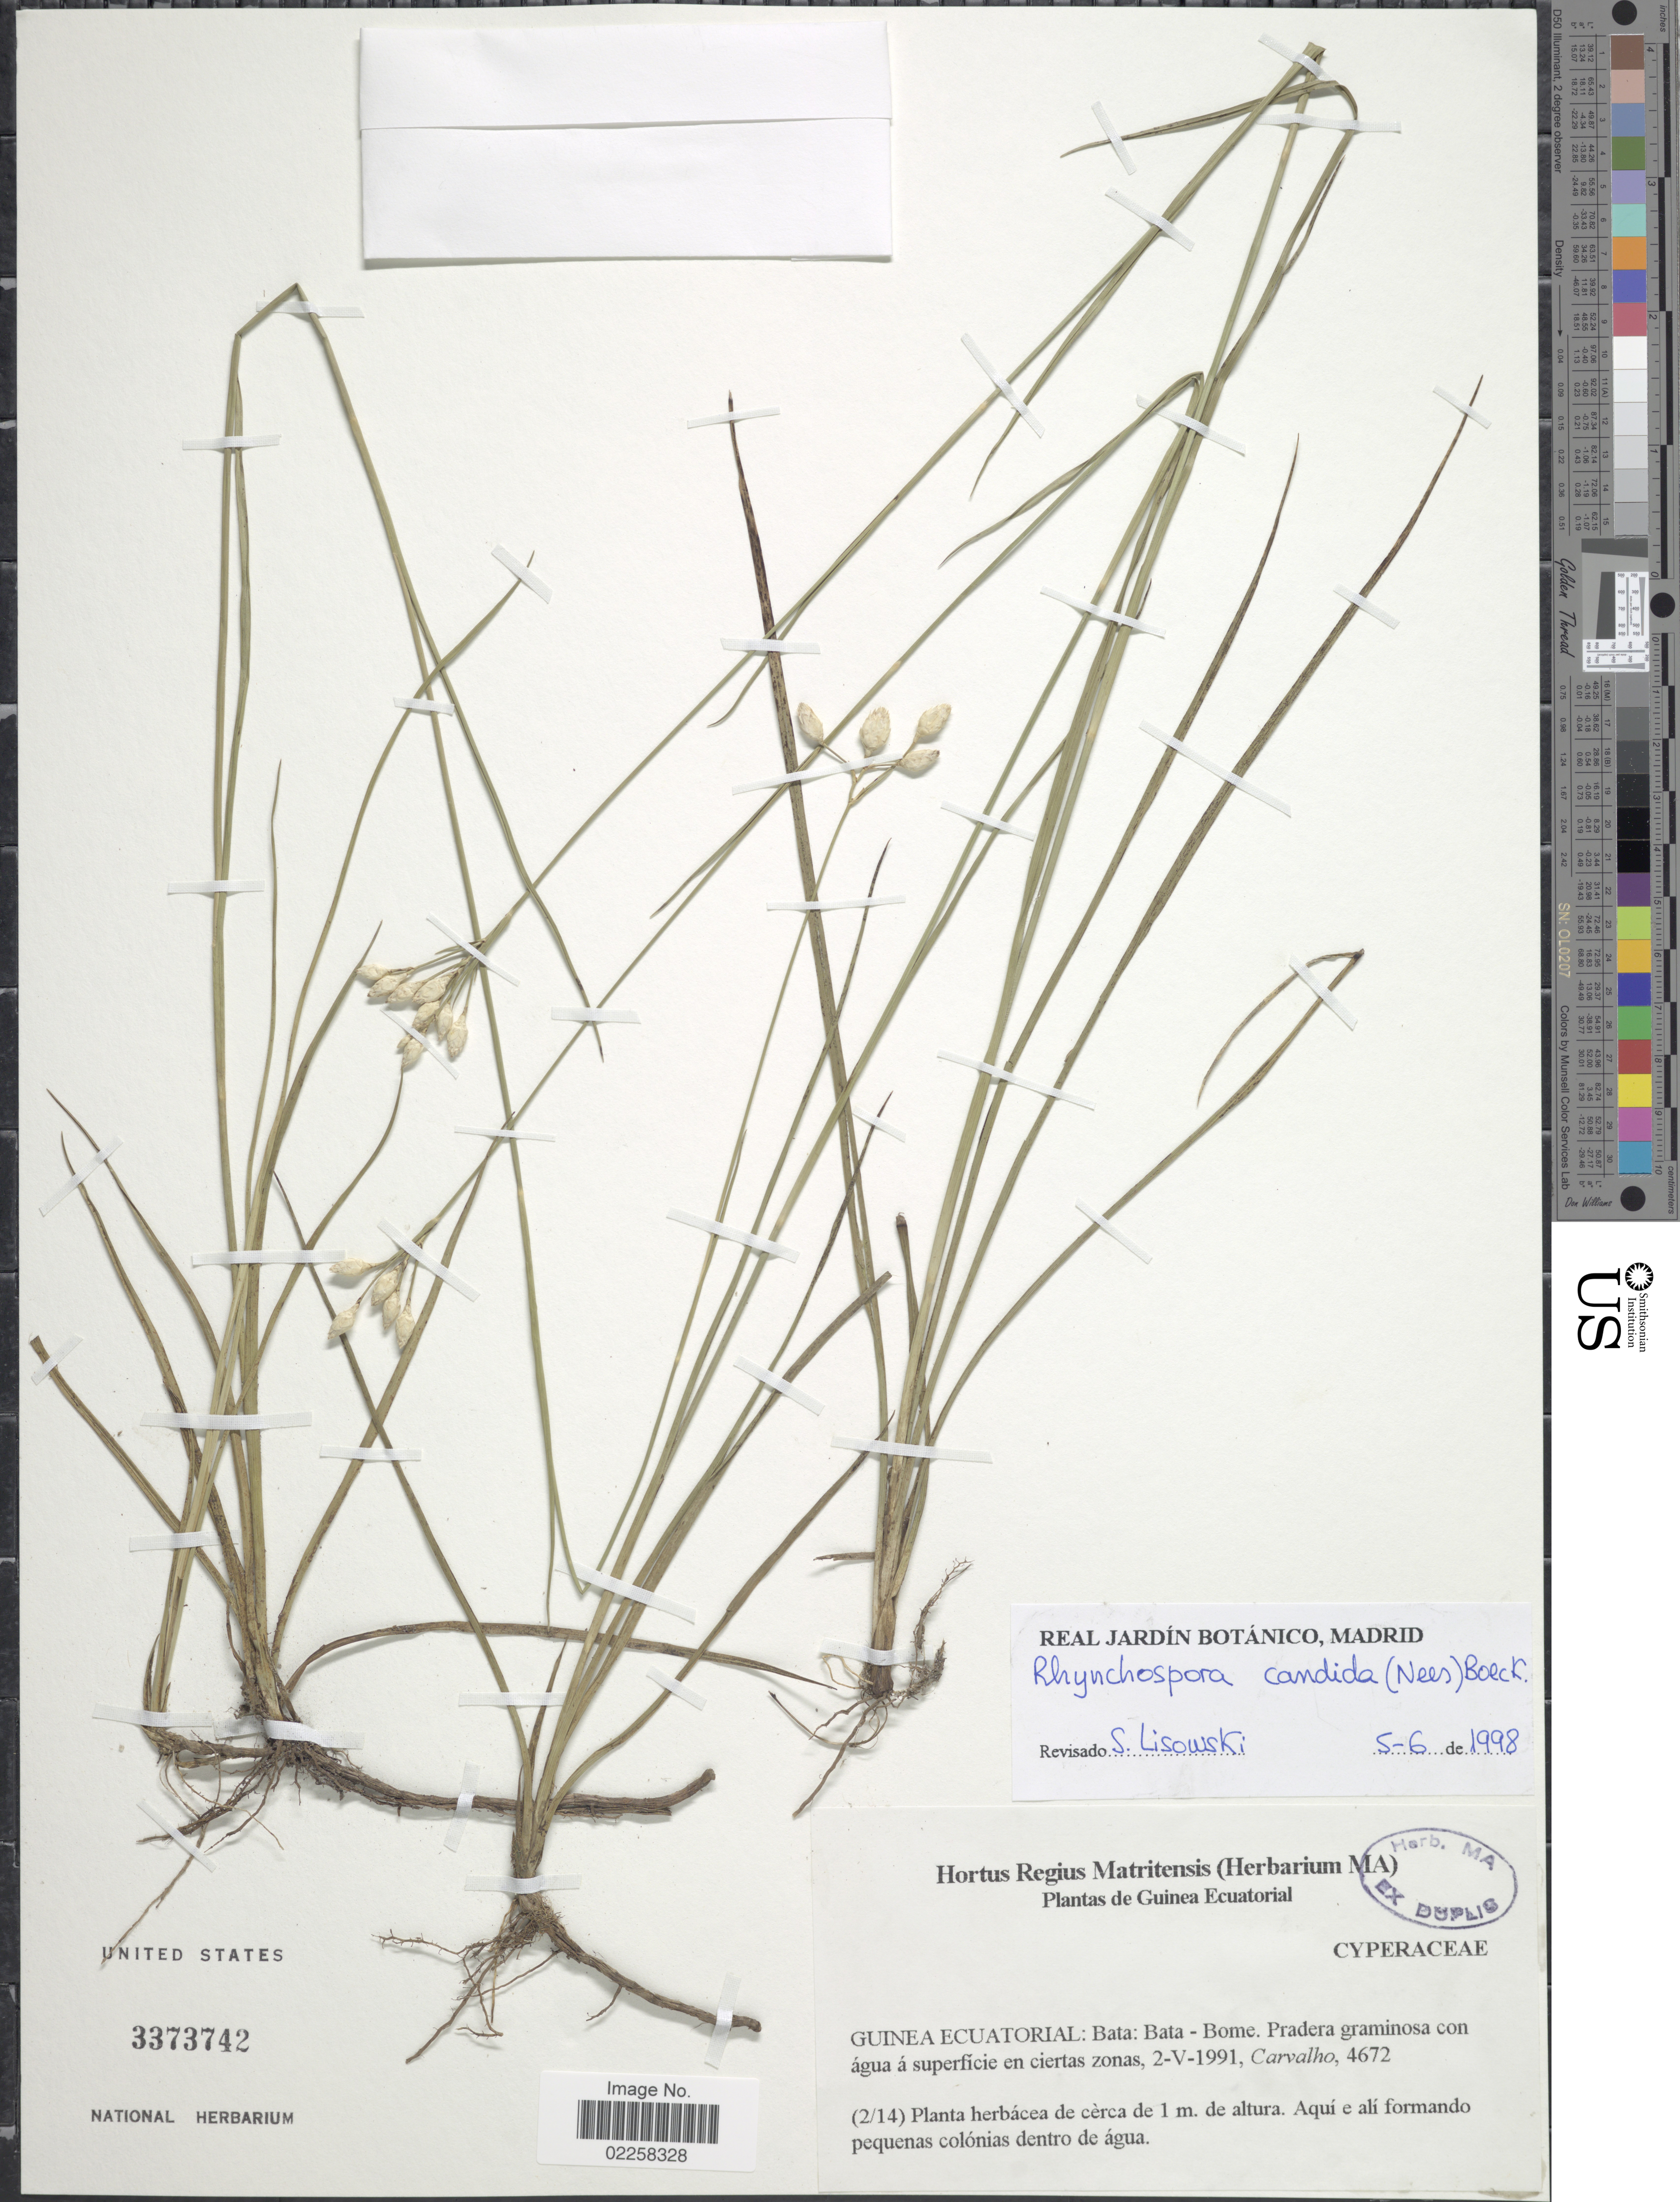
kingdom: Plantae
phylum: Tracheophyta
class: Liliopsida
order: Poales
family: Cyperaceae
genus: Rhynchospora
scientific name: Rhynchospora candida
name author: (Nees) Boeckeler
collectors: Carvalho, --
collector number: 4672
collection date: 1991-05-02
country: Equatorial Guinea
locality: Guinea Ecuatorial, Bata: Bata - Bome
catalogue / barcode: US 3373742